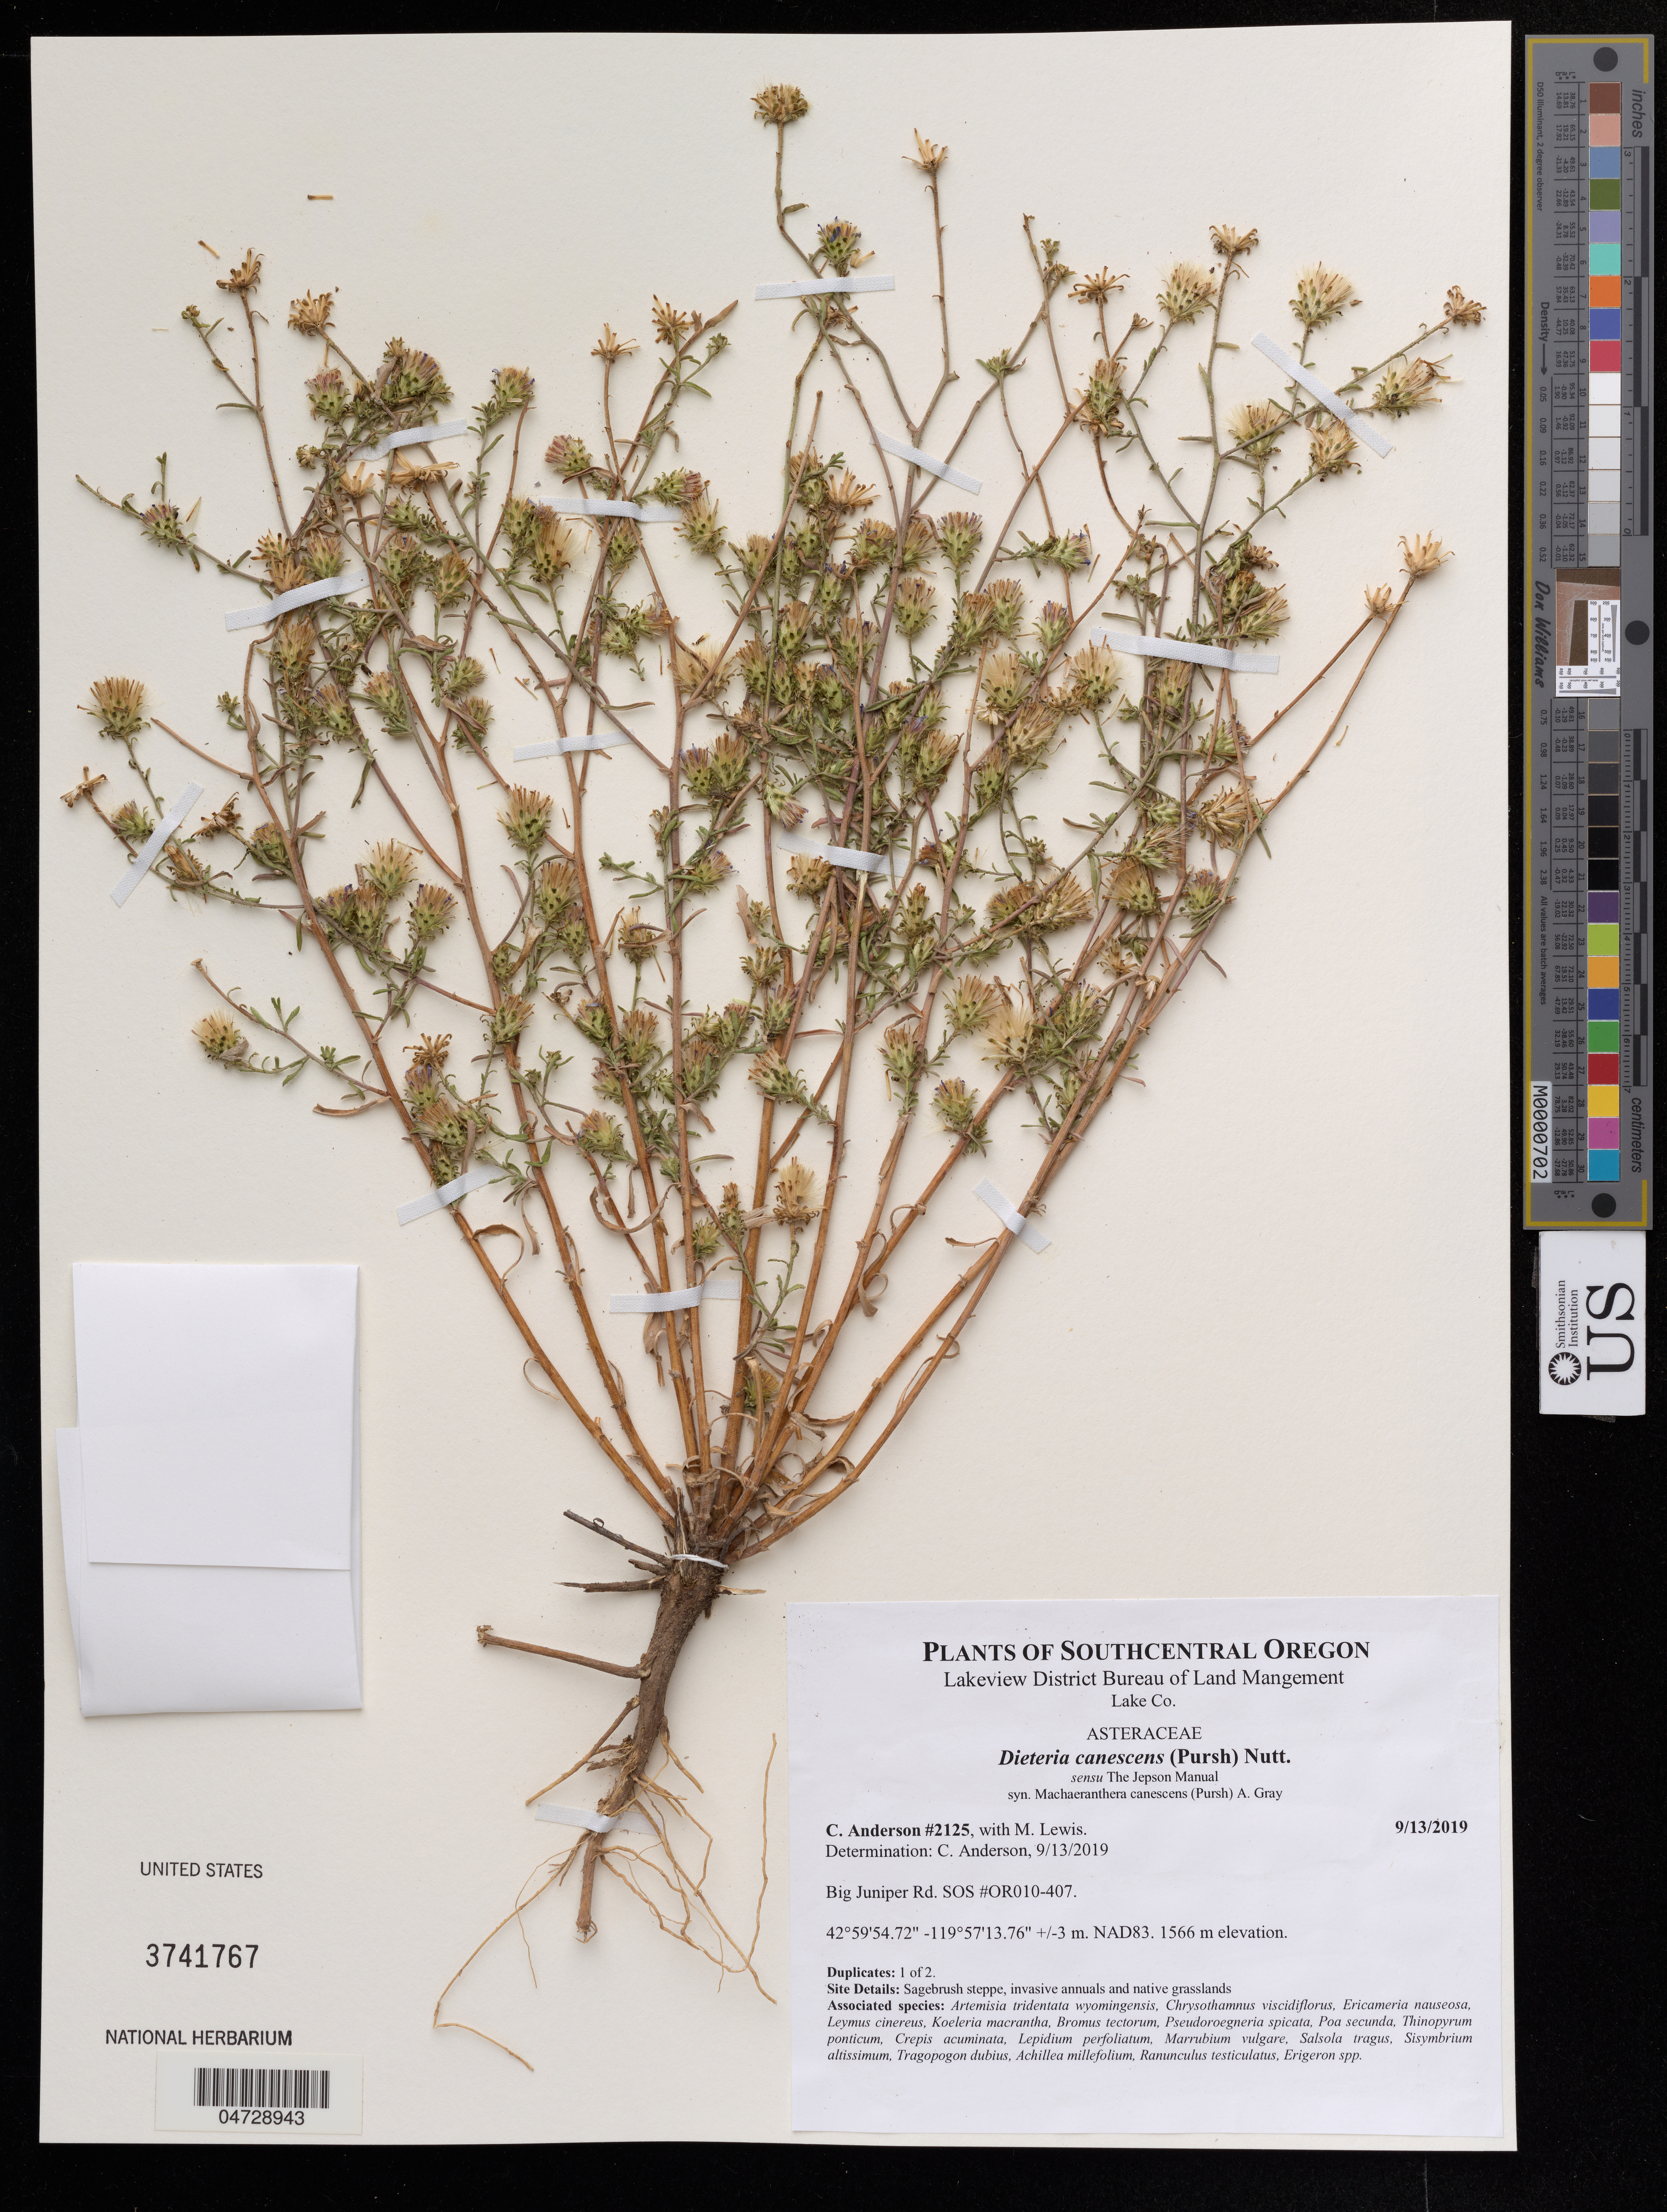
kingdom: Plantae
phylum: Tracheophyta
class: Magnoliopsida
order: Asterales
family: Asteraceae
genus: Dieteria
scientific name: Dieteria canescens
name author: (Pursh) Nutt.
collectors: C. Anderson & M. Lewis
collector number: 2125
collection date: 2019-09-13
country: United States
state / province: Oregon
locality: Lake Co., Big Juniper Rd.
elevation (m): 1566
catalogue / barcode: US 3741767